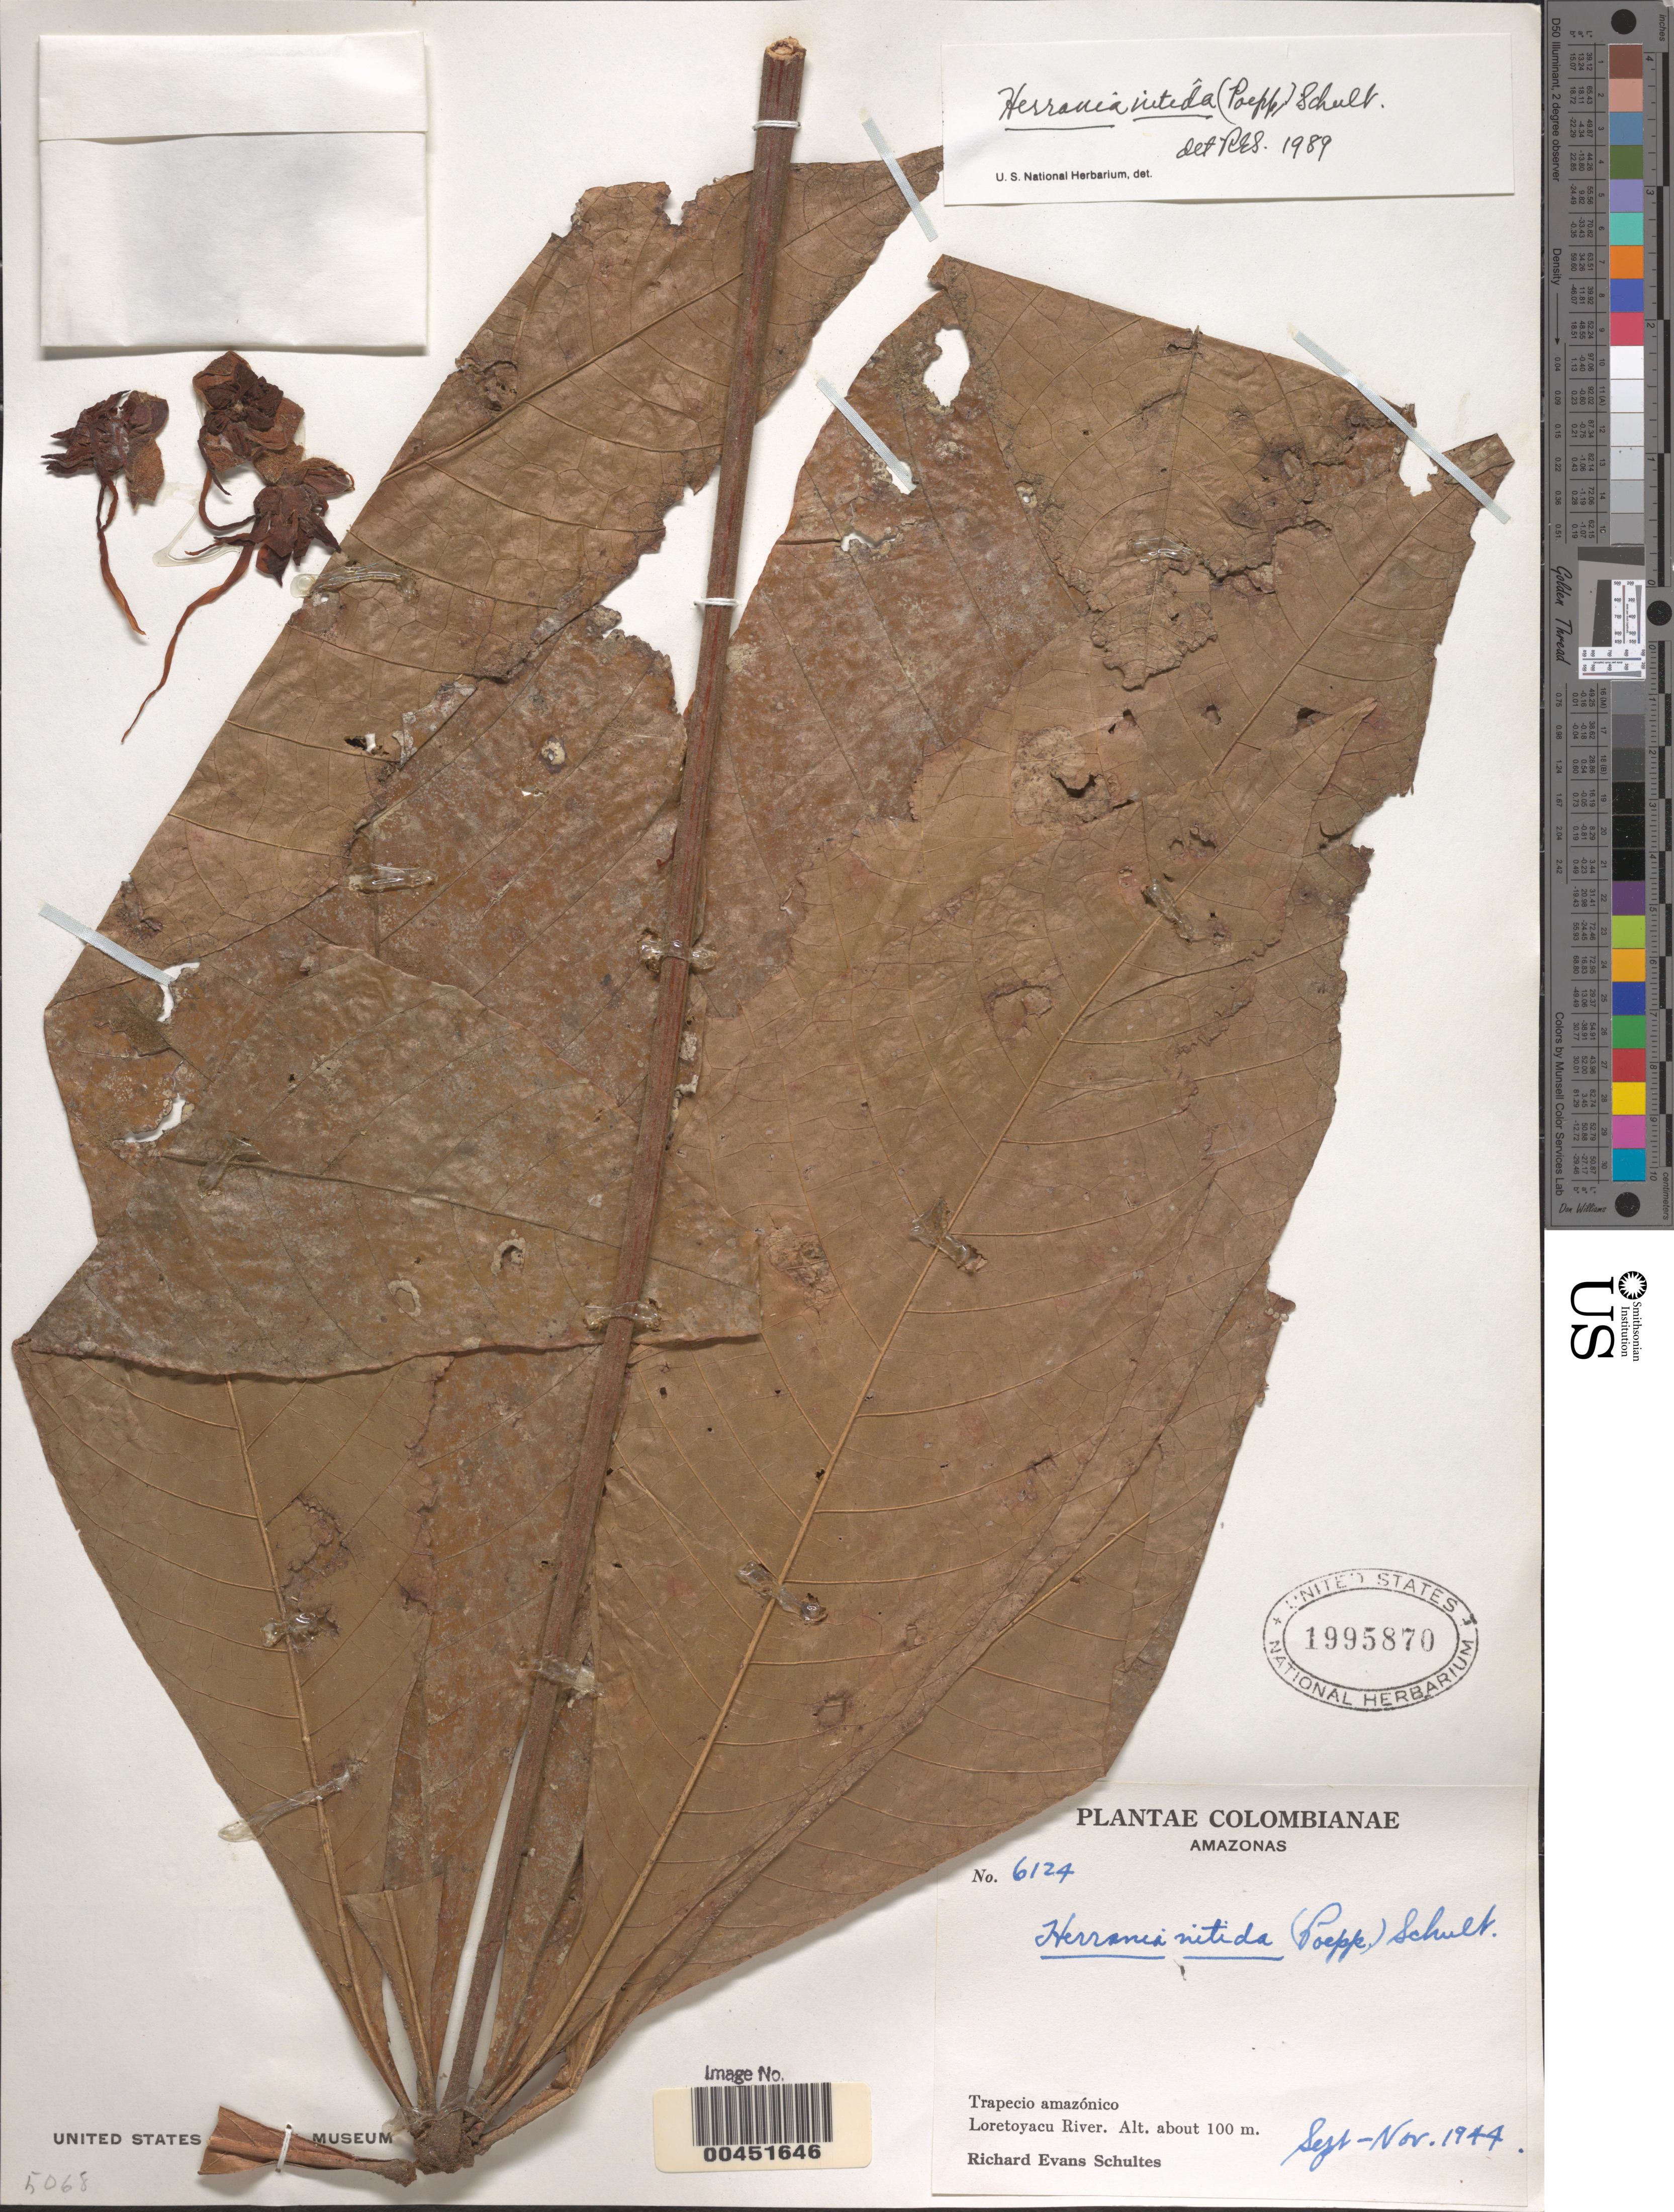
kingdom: Plantae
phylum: Tracheophyta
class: Magnoliopsida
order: Malvales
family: Malvaceae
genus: Herrania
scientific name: Herrania nitida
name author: (Poepp.) R.E. Schult.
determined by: Schultes, R. E.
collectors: R. E. Schultes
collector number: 6124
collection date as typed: Sep 1944 to -- Nov 1944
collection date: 1944-09/1944-11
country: Colombia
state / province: Amazônas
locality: Loreta-Yacu River.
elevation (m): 100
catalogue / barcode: US 1995870